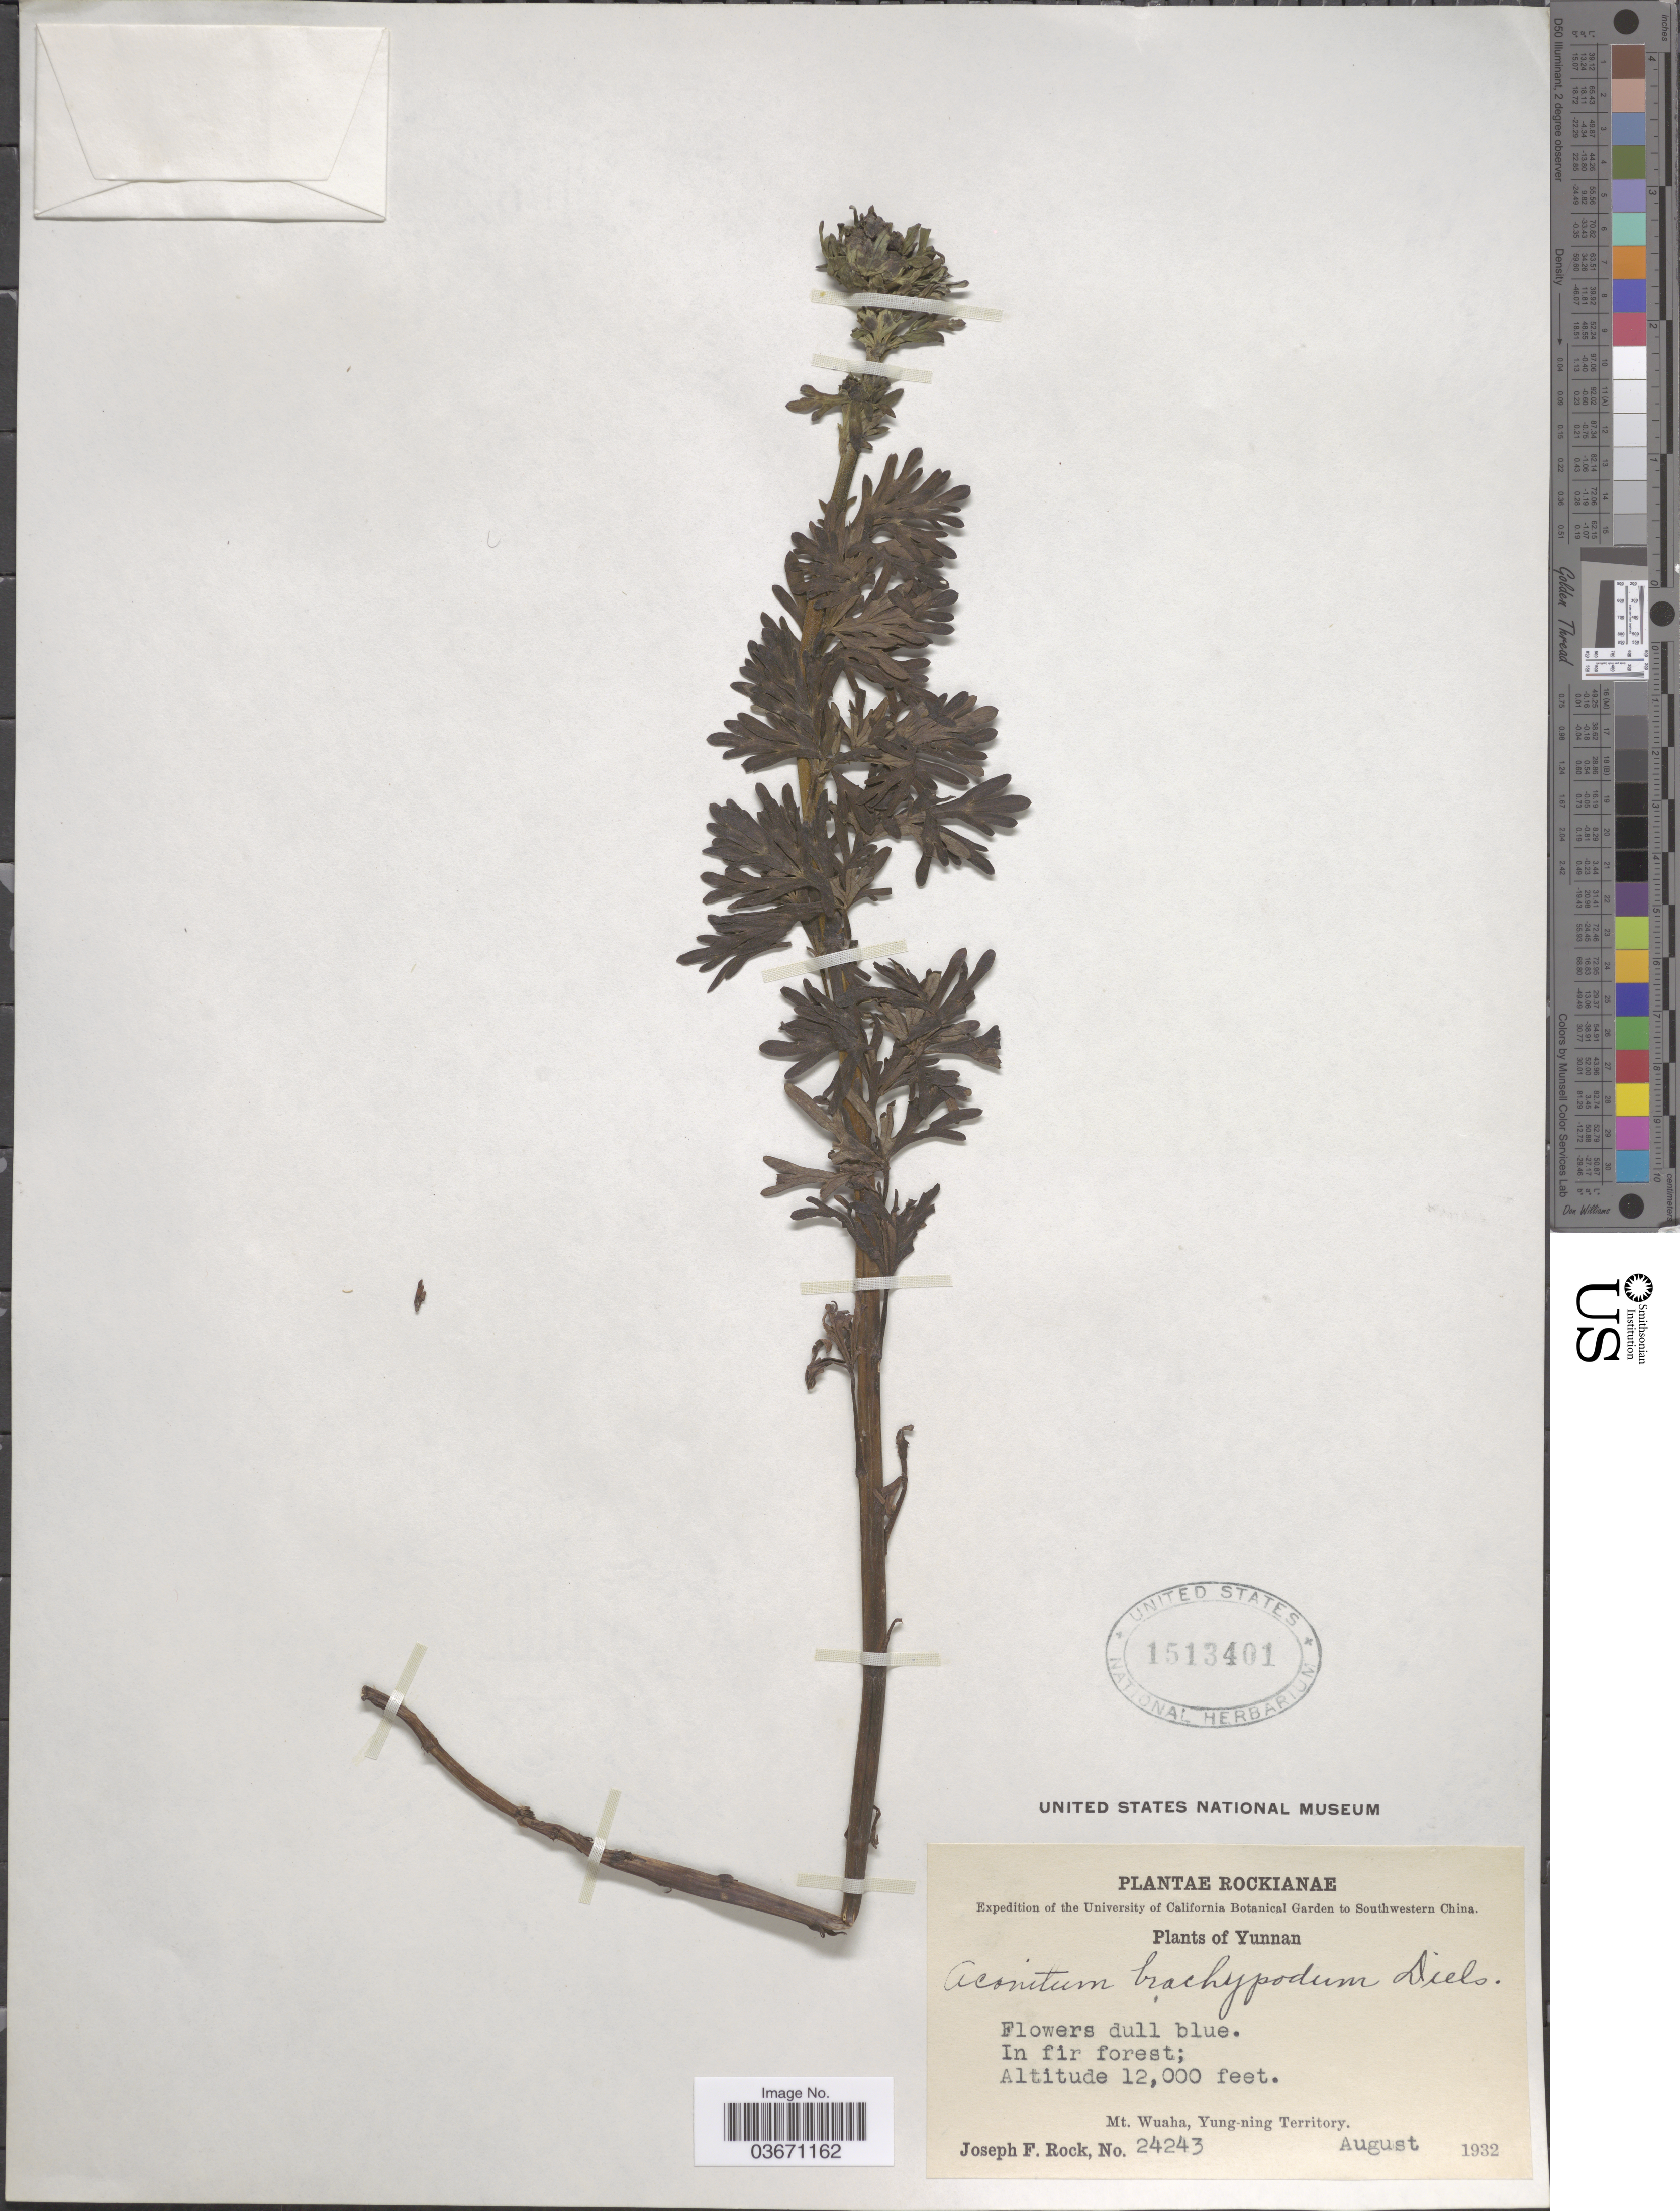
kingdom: Plantae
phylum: Tracheophyta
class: Magnoliopsida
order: Ranunculales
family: Ranunculaceae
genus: Aconitum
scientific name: Aconitum brachypodum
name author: Diels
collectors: J. F. Rock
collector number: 24243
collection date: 1932-08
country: China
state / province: Yunnan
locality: Southwestern China. Mt. Wuaha, Yung-ning Territory.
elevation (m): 3658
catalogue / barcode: US 1513401